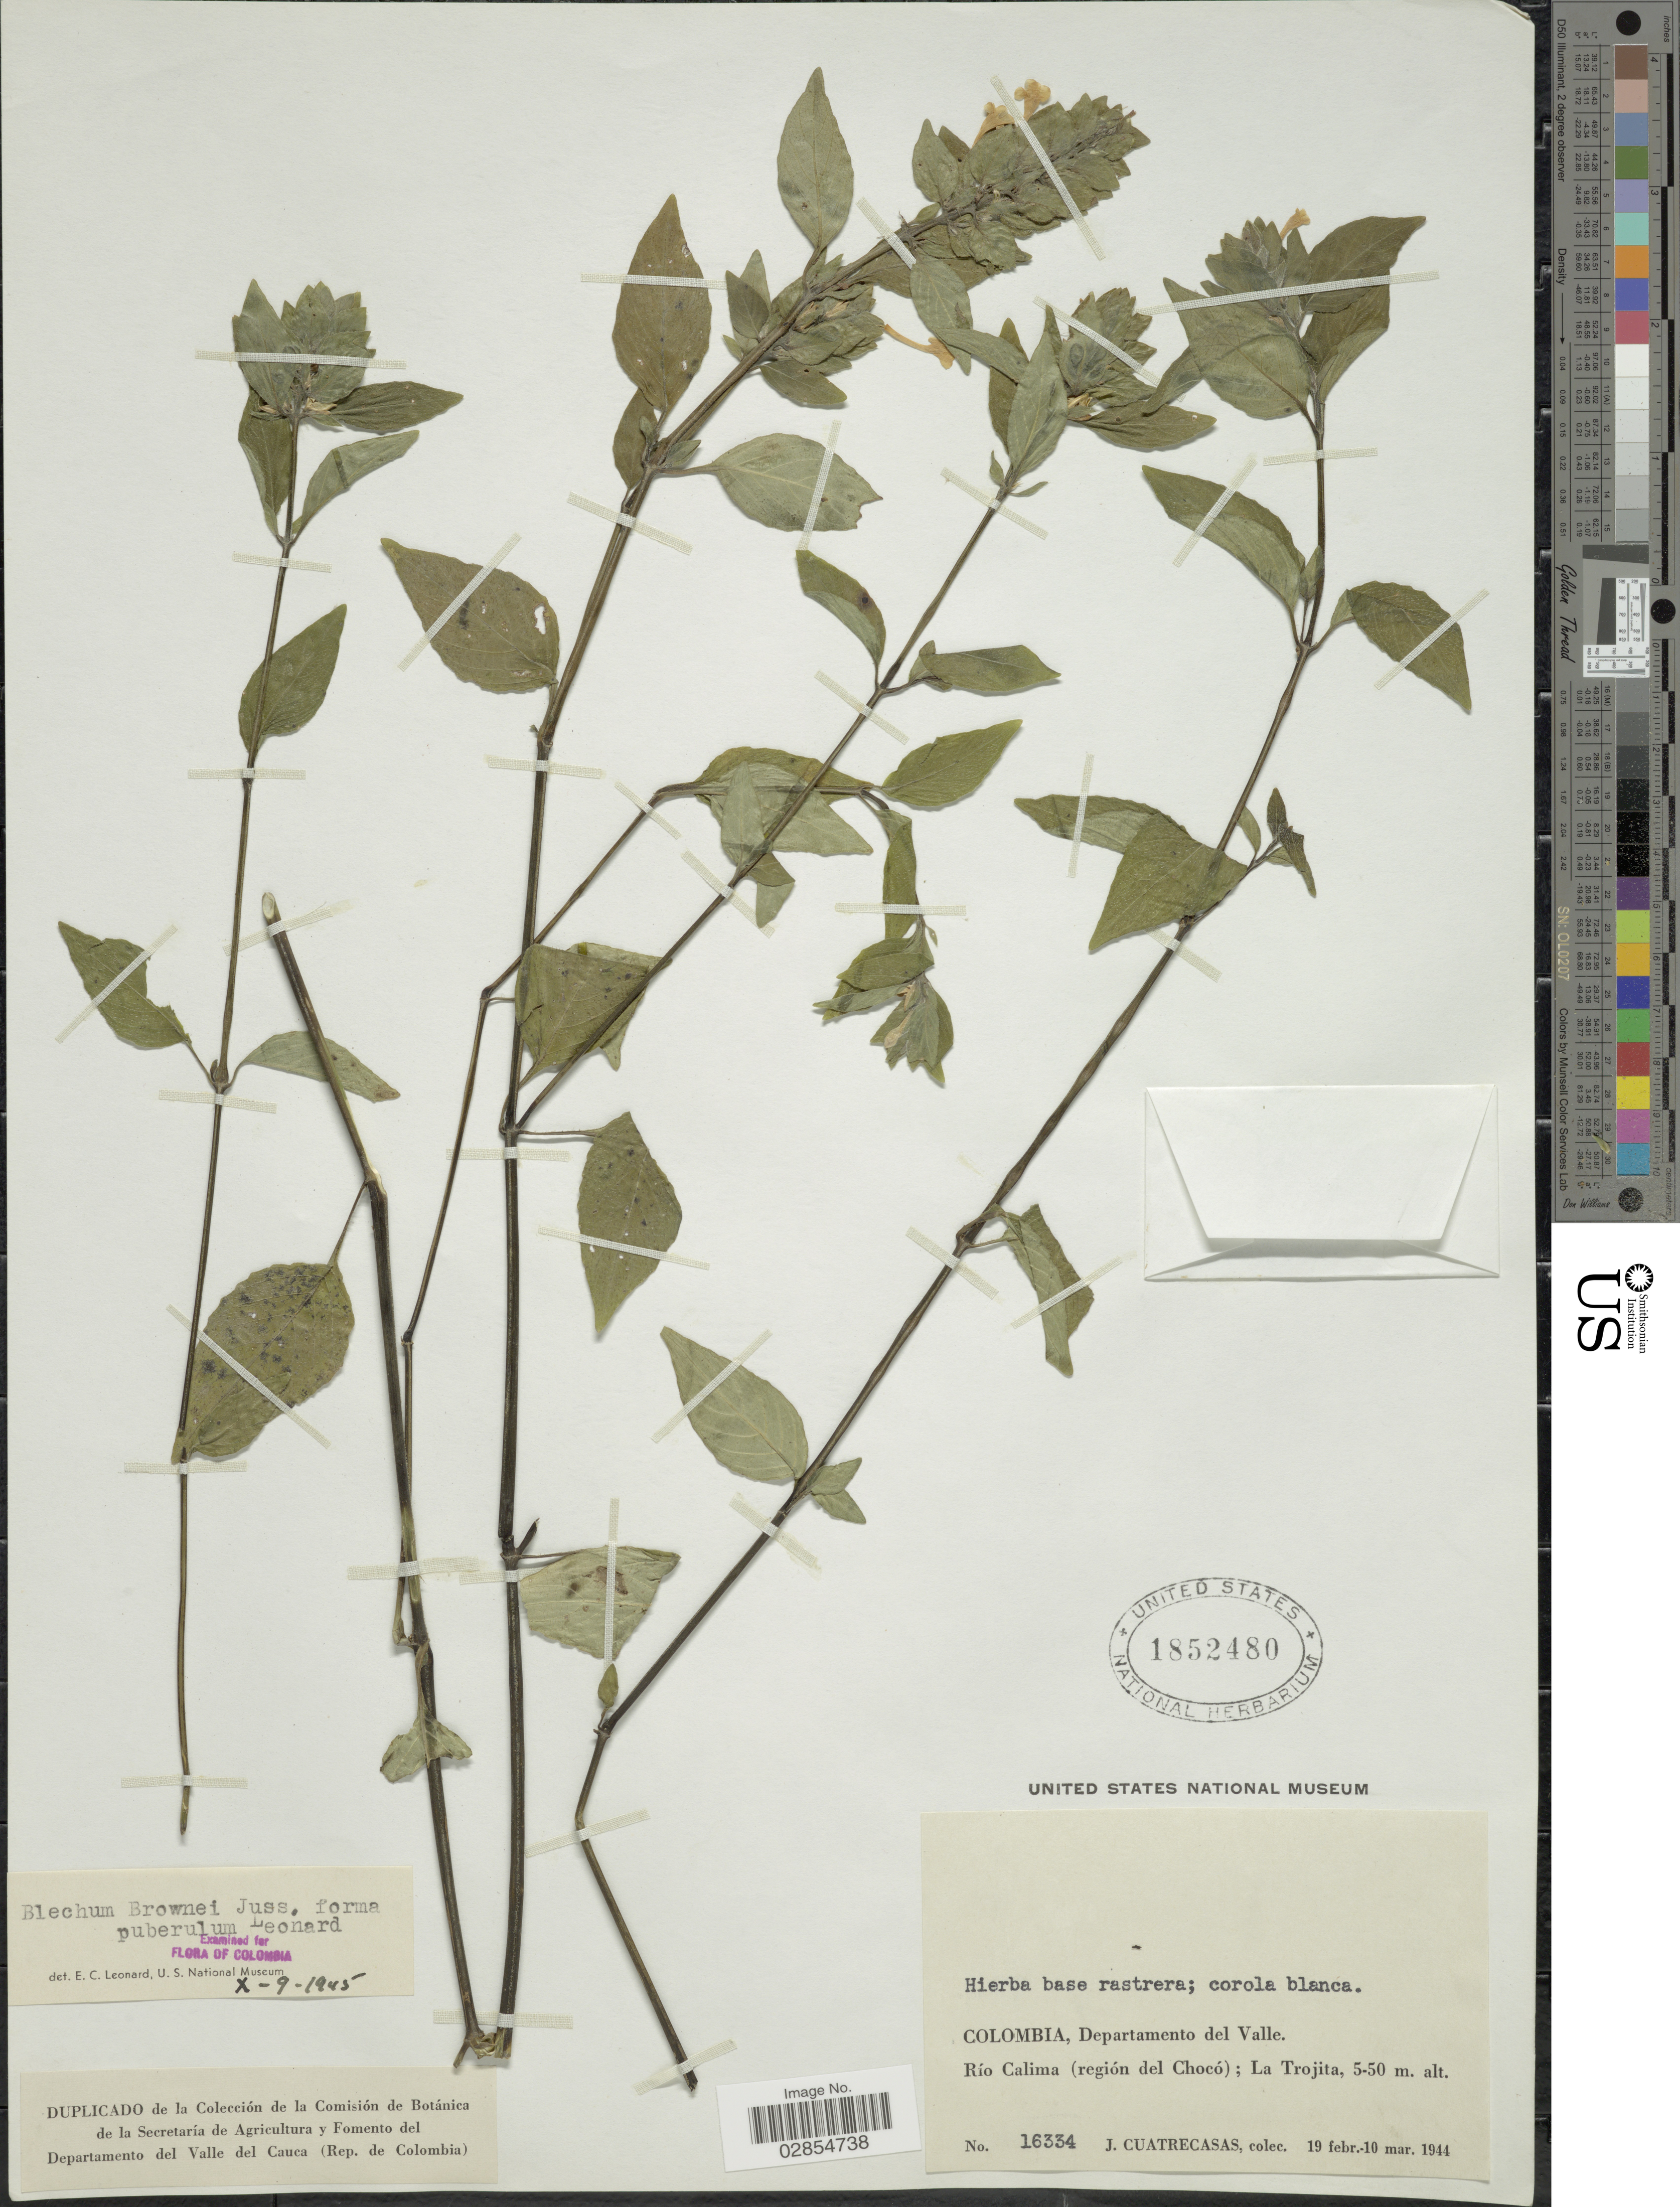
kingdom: Plantae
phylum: Tracheophyta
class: Magnoliopsida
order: Lamiales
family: Acanthaceae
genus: Blechum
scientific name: Blechum pyramidatum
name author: (Lam.) Urb.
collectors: J. Cuatrecasas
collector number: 16334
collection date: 1944-02-19/1944-03-10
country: Colombia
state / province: Valle del Cauca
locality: Departamento del Valle. Río Calima (región del Chocó); La Trojita.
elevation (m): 5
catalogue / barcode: US 1852480